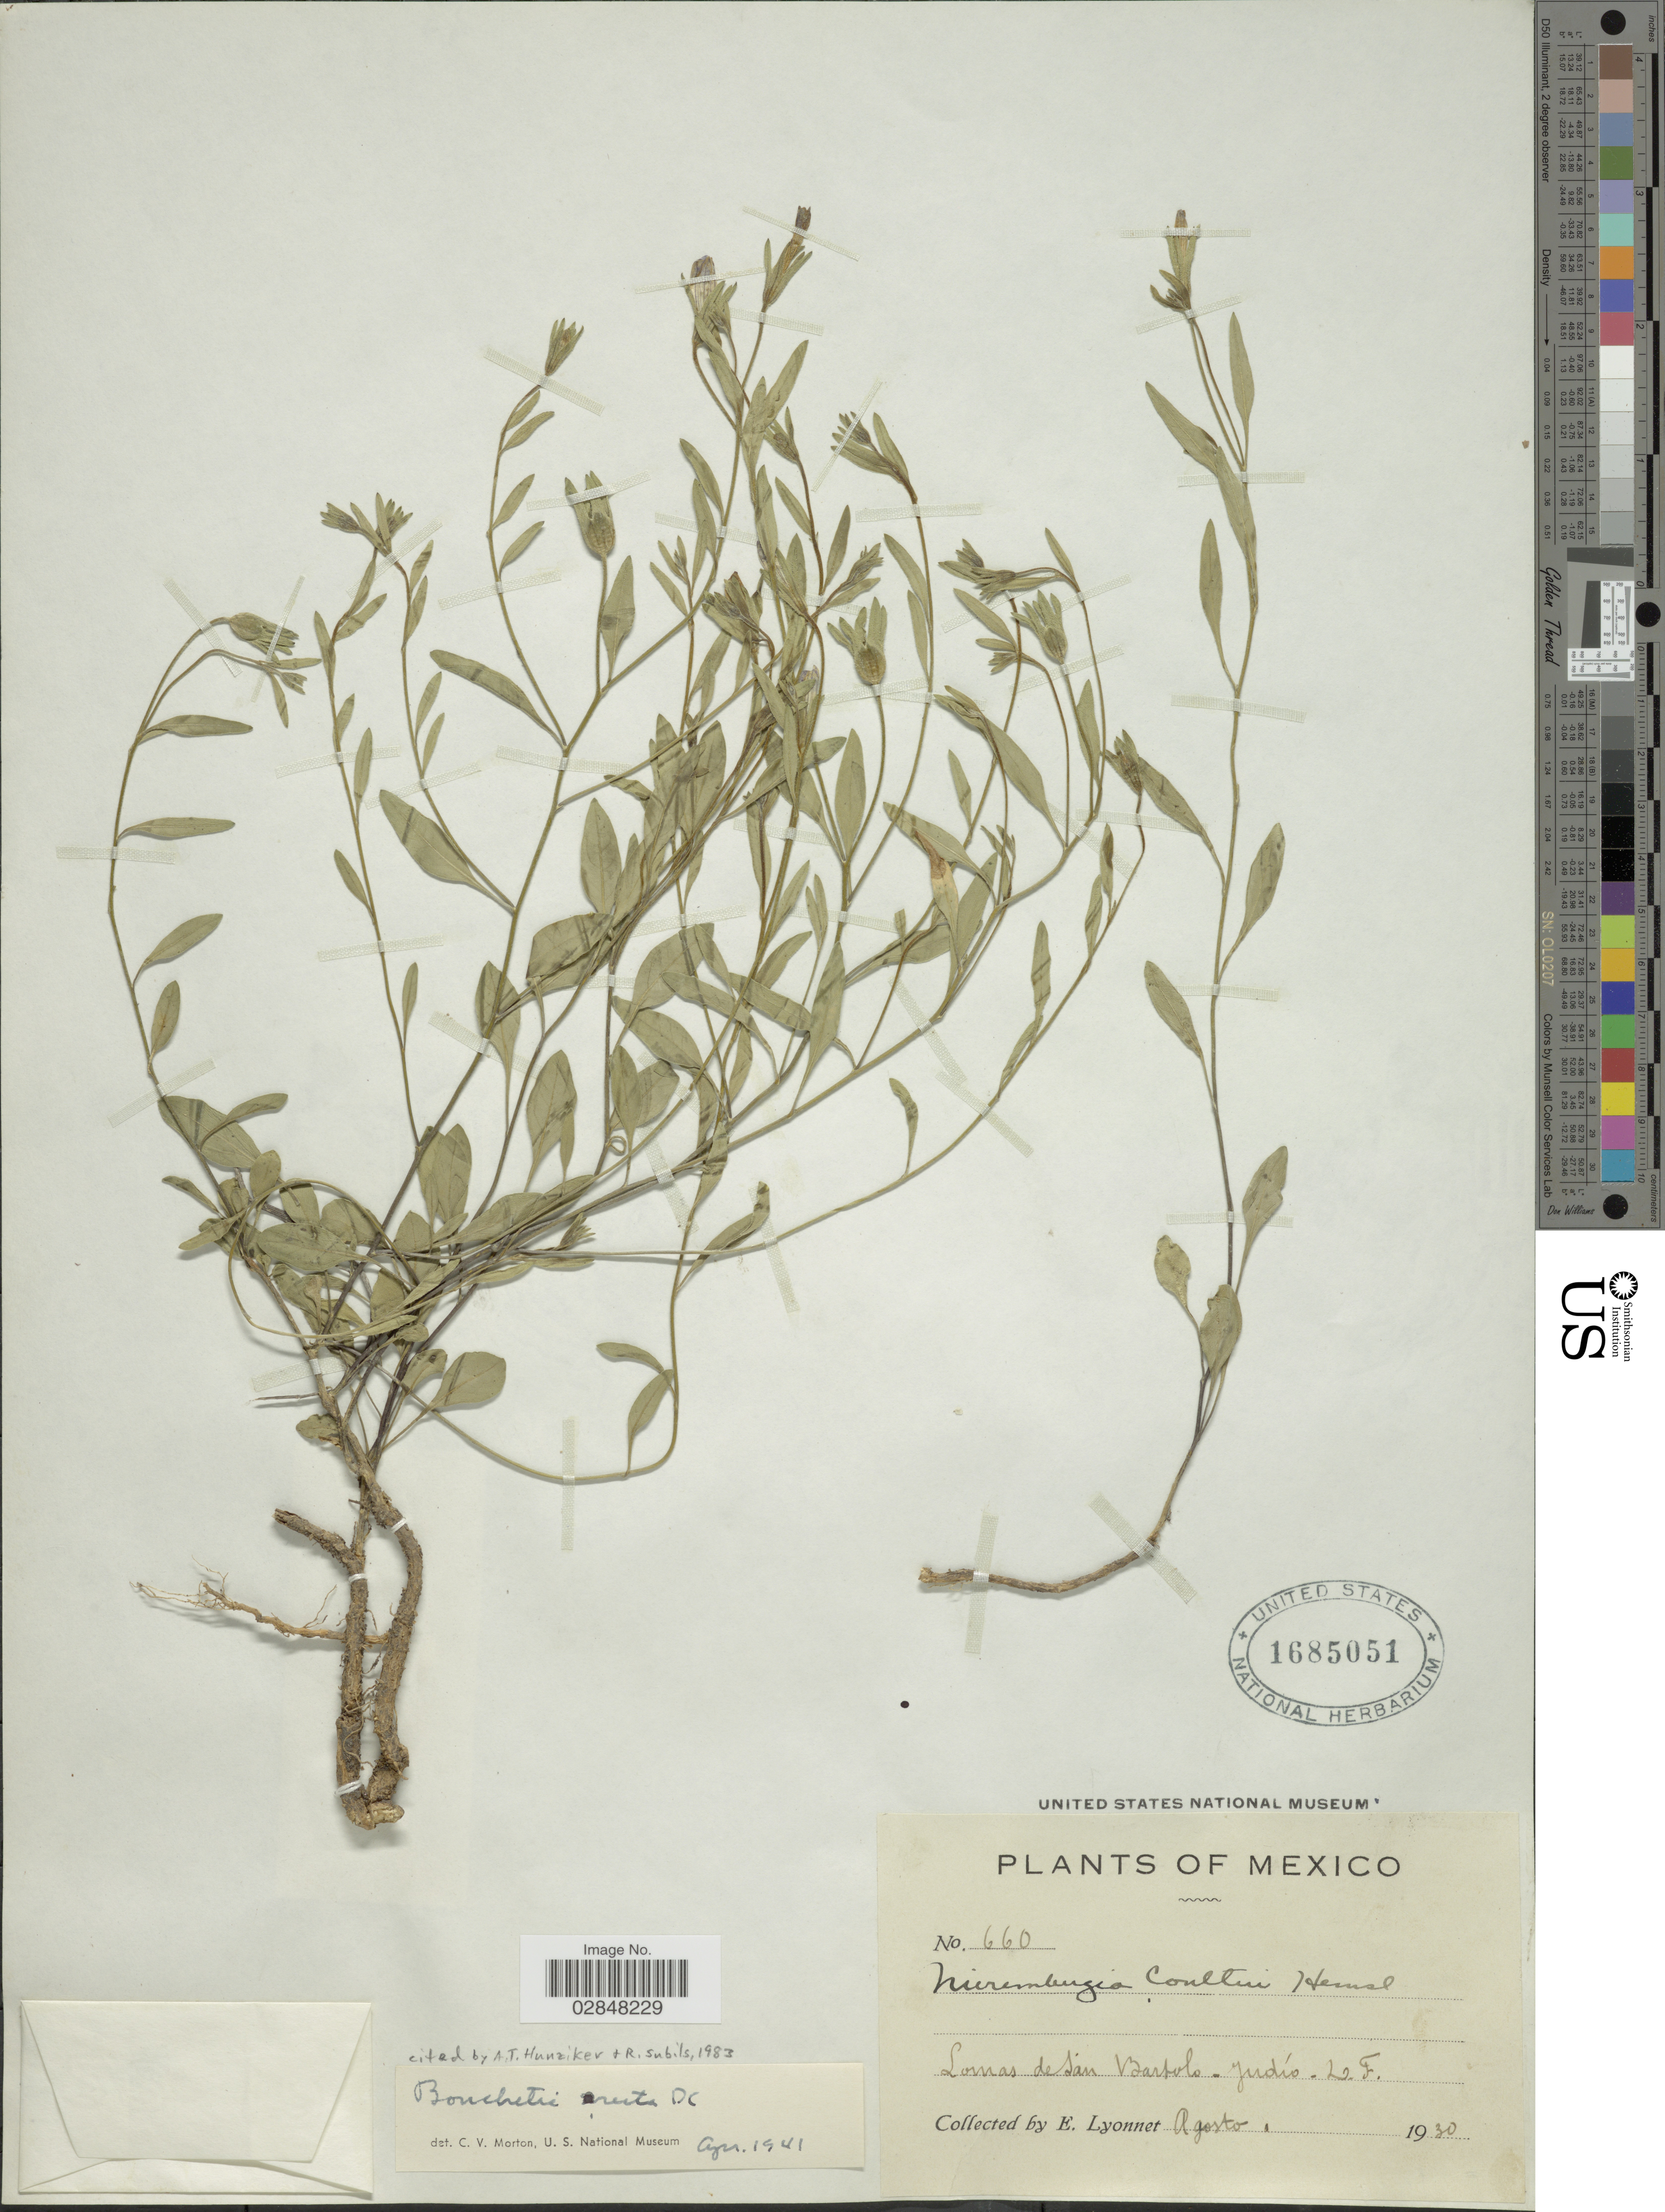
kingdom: Plantae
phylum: Tracheophyta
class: Magnoliopsida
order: Solanales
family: Solanaceae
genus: Bouchetia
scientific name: Bouchetia erecta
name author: DC.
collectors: E. Lyonnet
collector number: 660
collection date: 1930-08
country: Mexico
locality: Lomas de San Bartolo. Judío. L.F.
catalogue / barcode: US 1685051